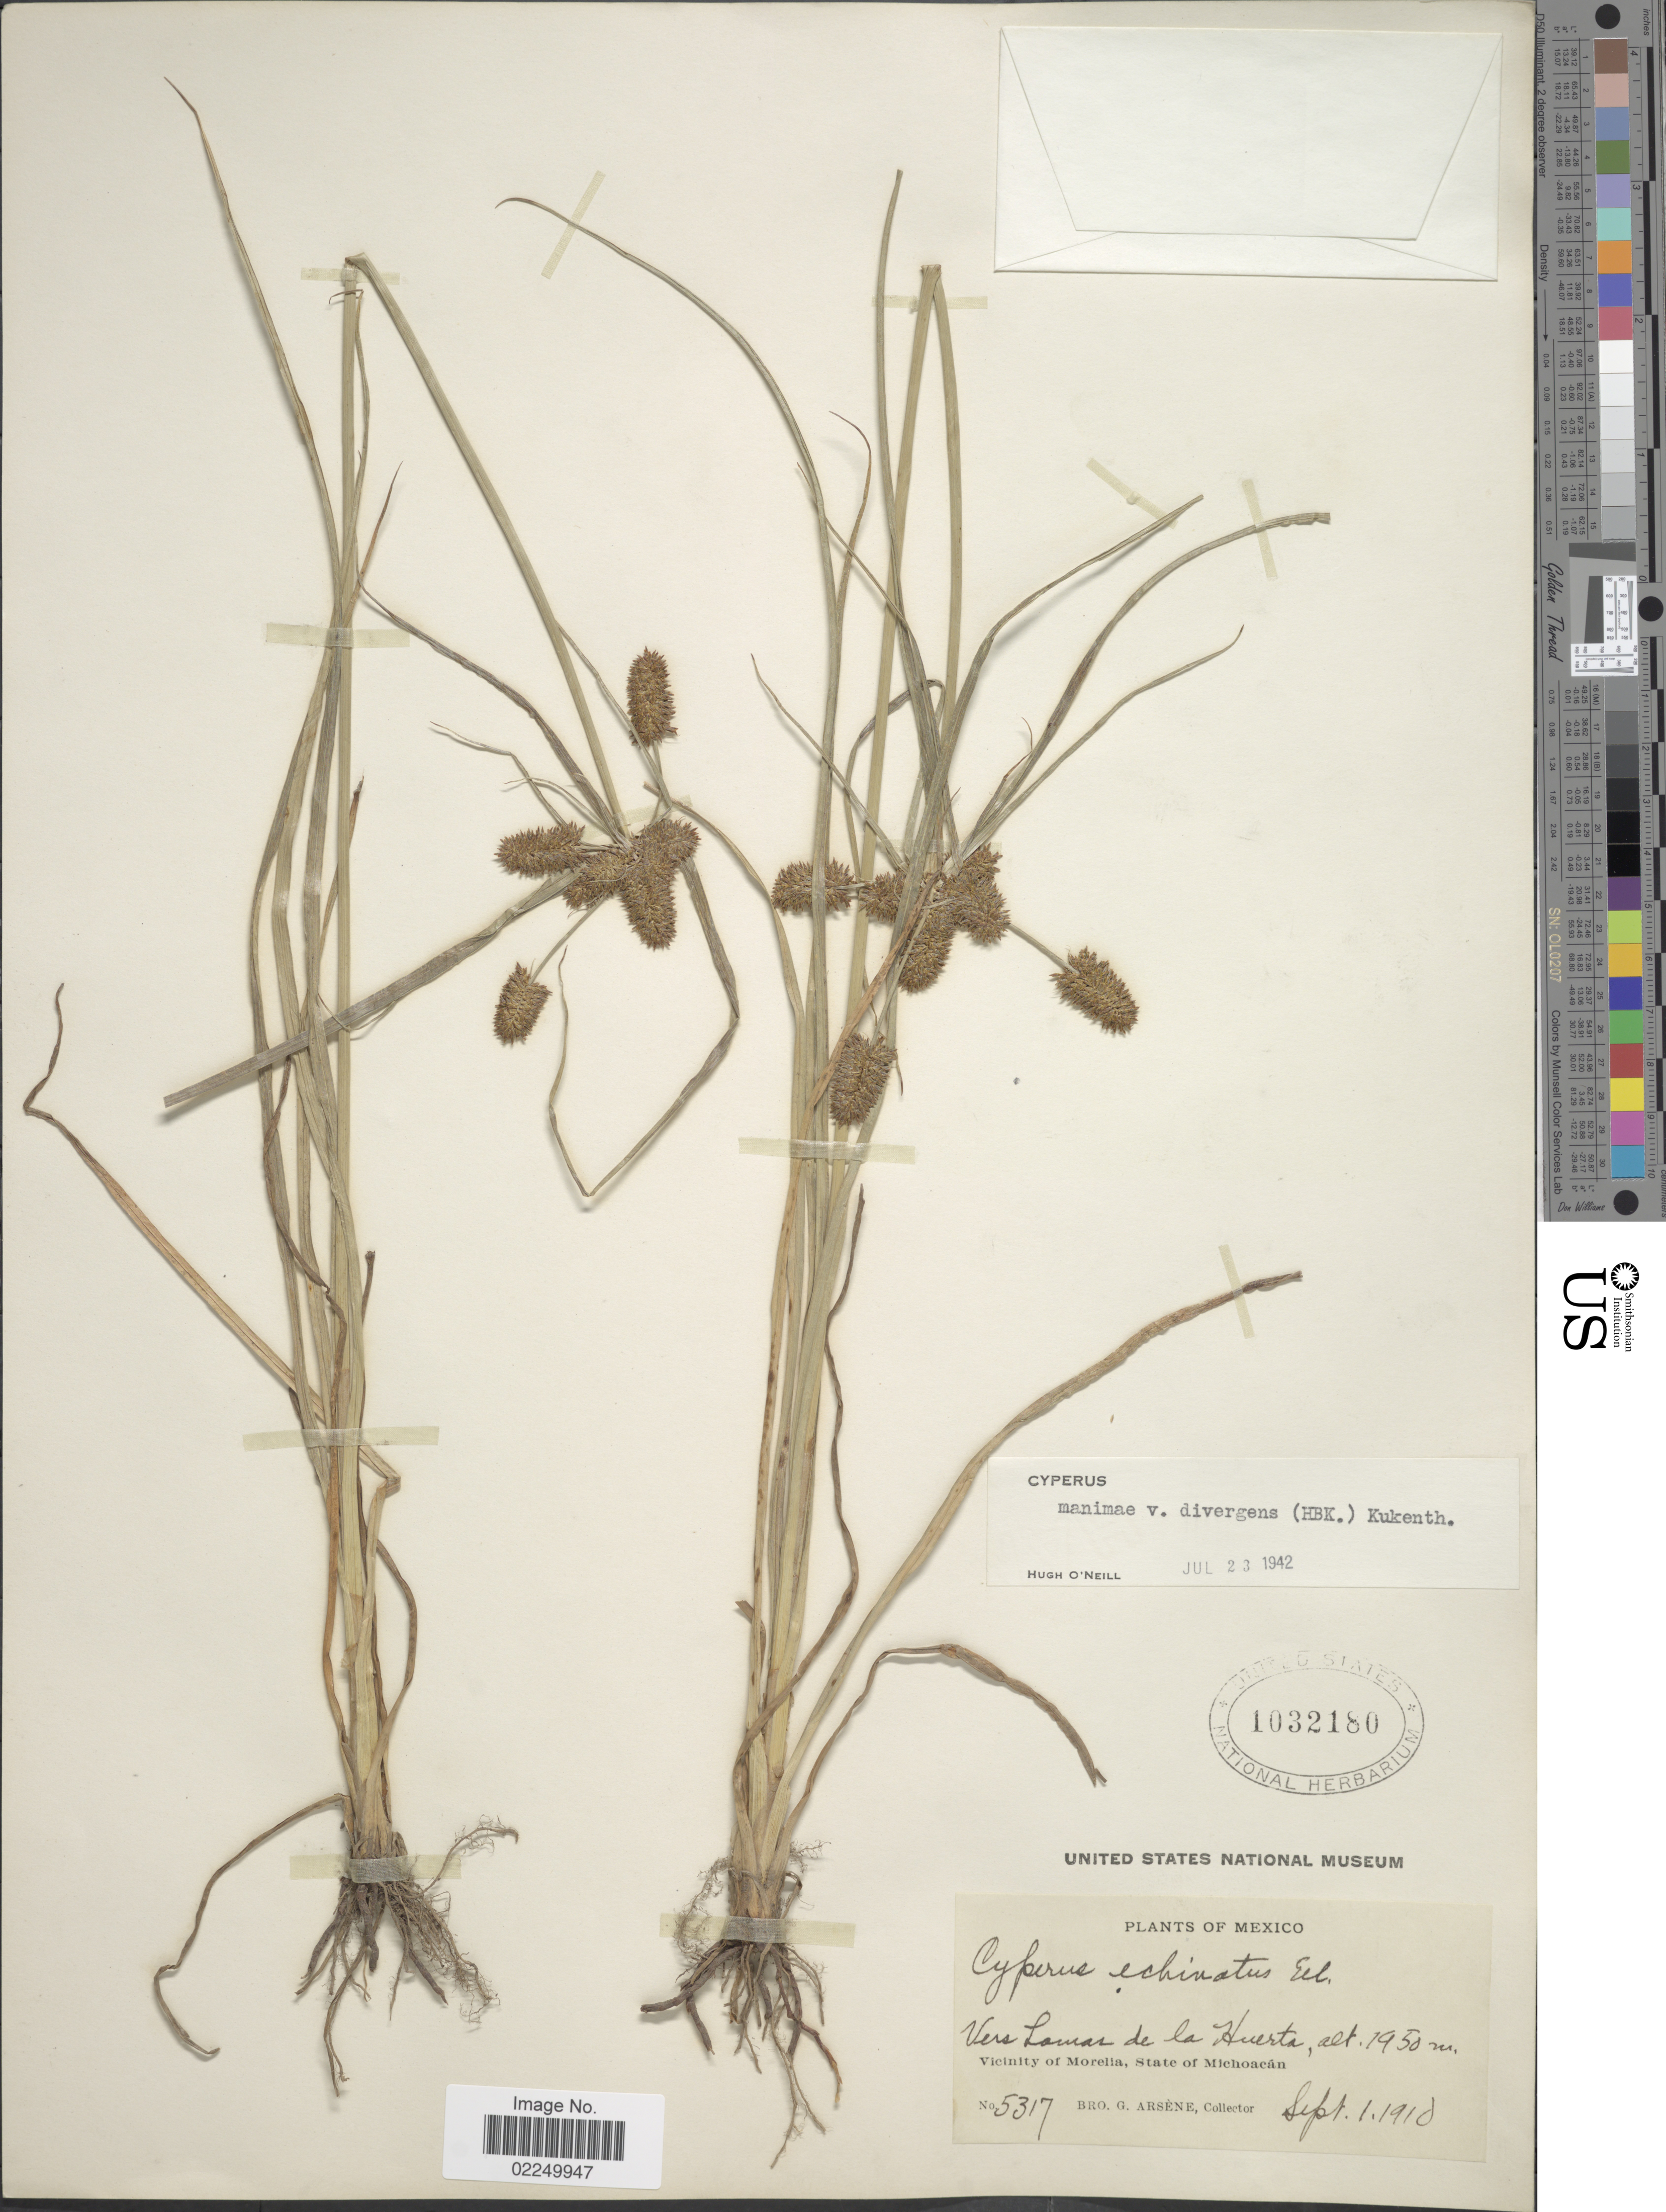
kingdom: Plantae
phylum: Tracheophyta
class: Liliopsida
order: Poales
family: Cyperaceae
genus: Cyperus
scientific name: Cyperus manimae var. divergens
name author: (Kunth) Kük.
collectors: Bro. G. Arsène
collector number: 5317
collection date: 1910-09-01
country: Mexico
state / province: Michoacán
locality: Vers Lomas de la Huerta, vicinity of Morelia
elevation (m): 1950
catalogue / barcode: US 1032180